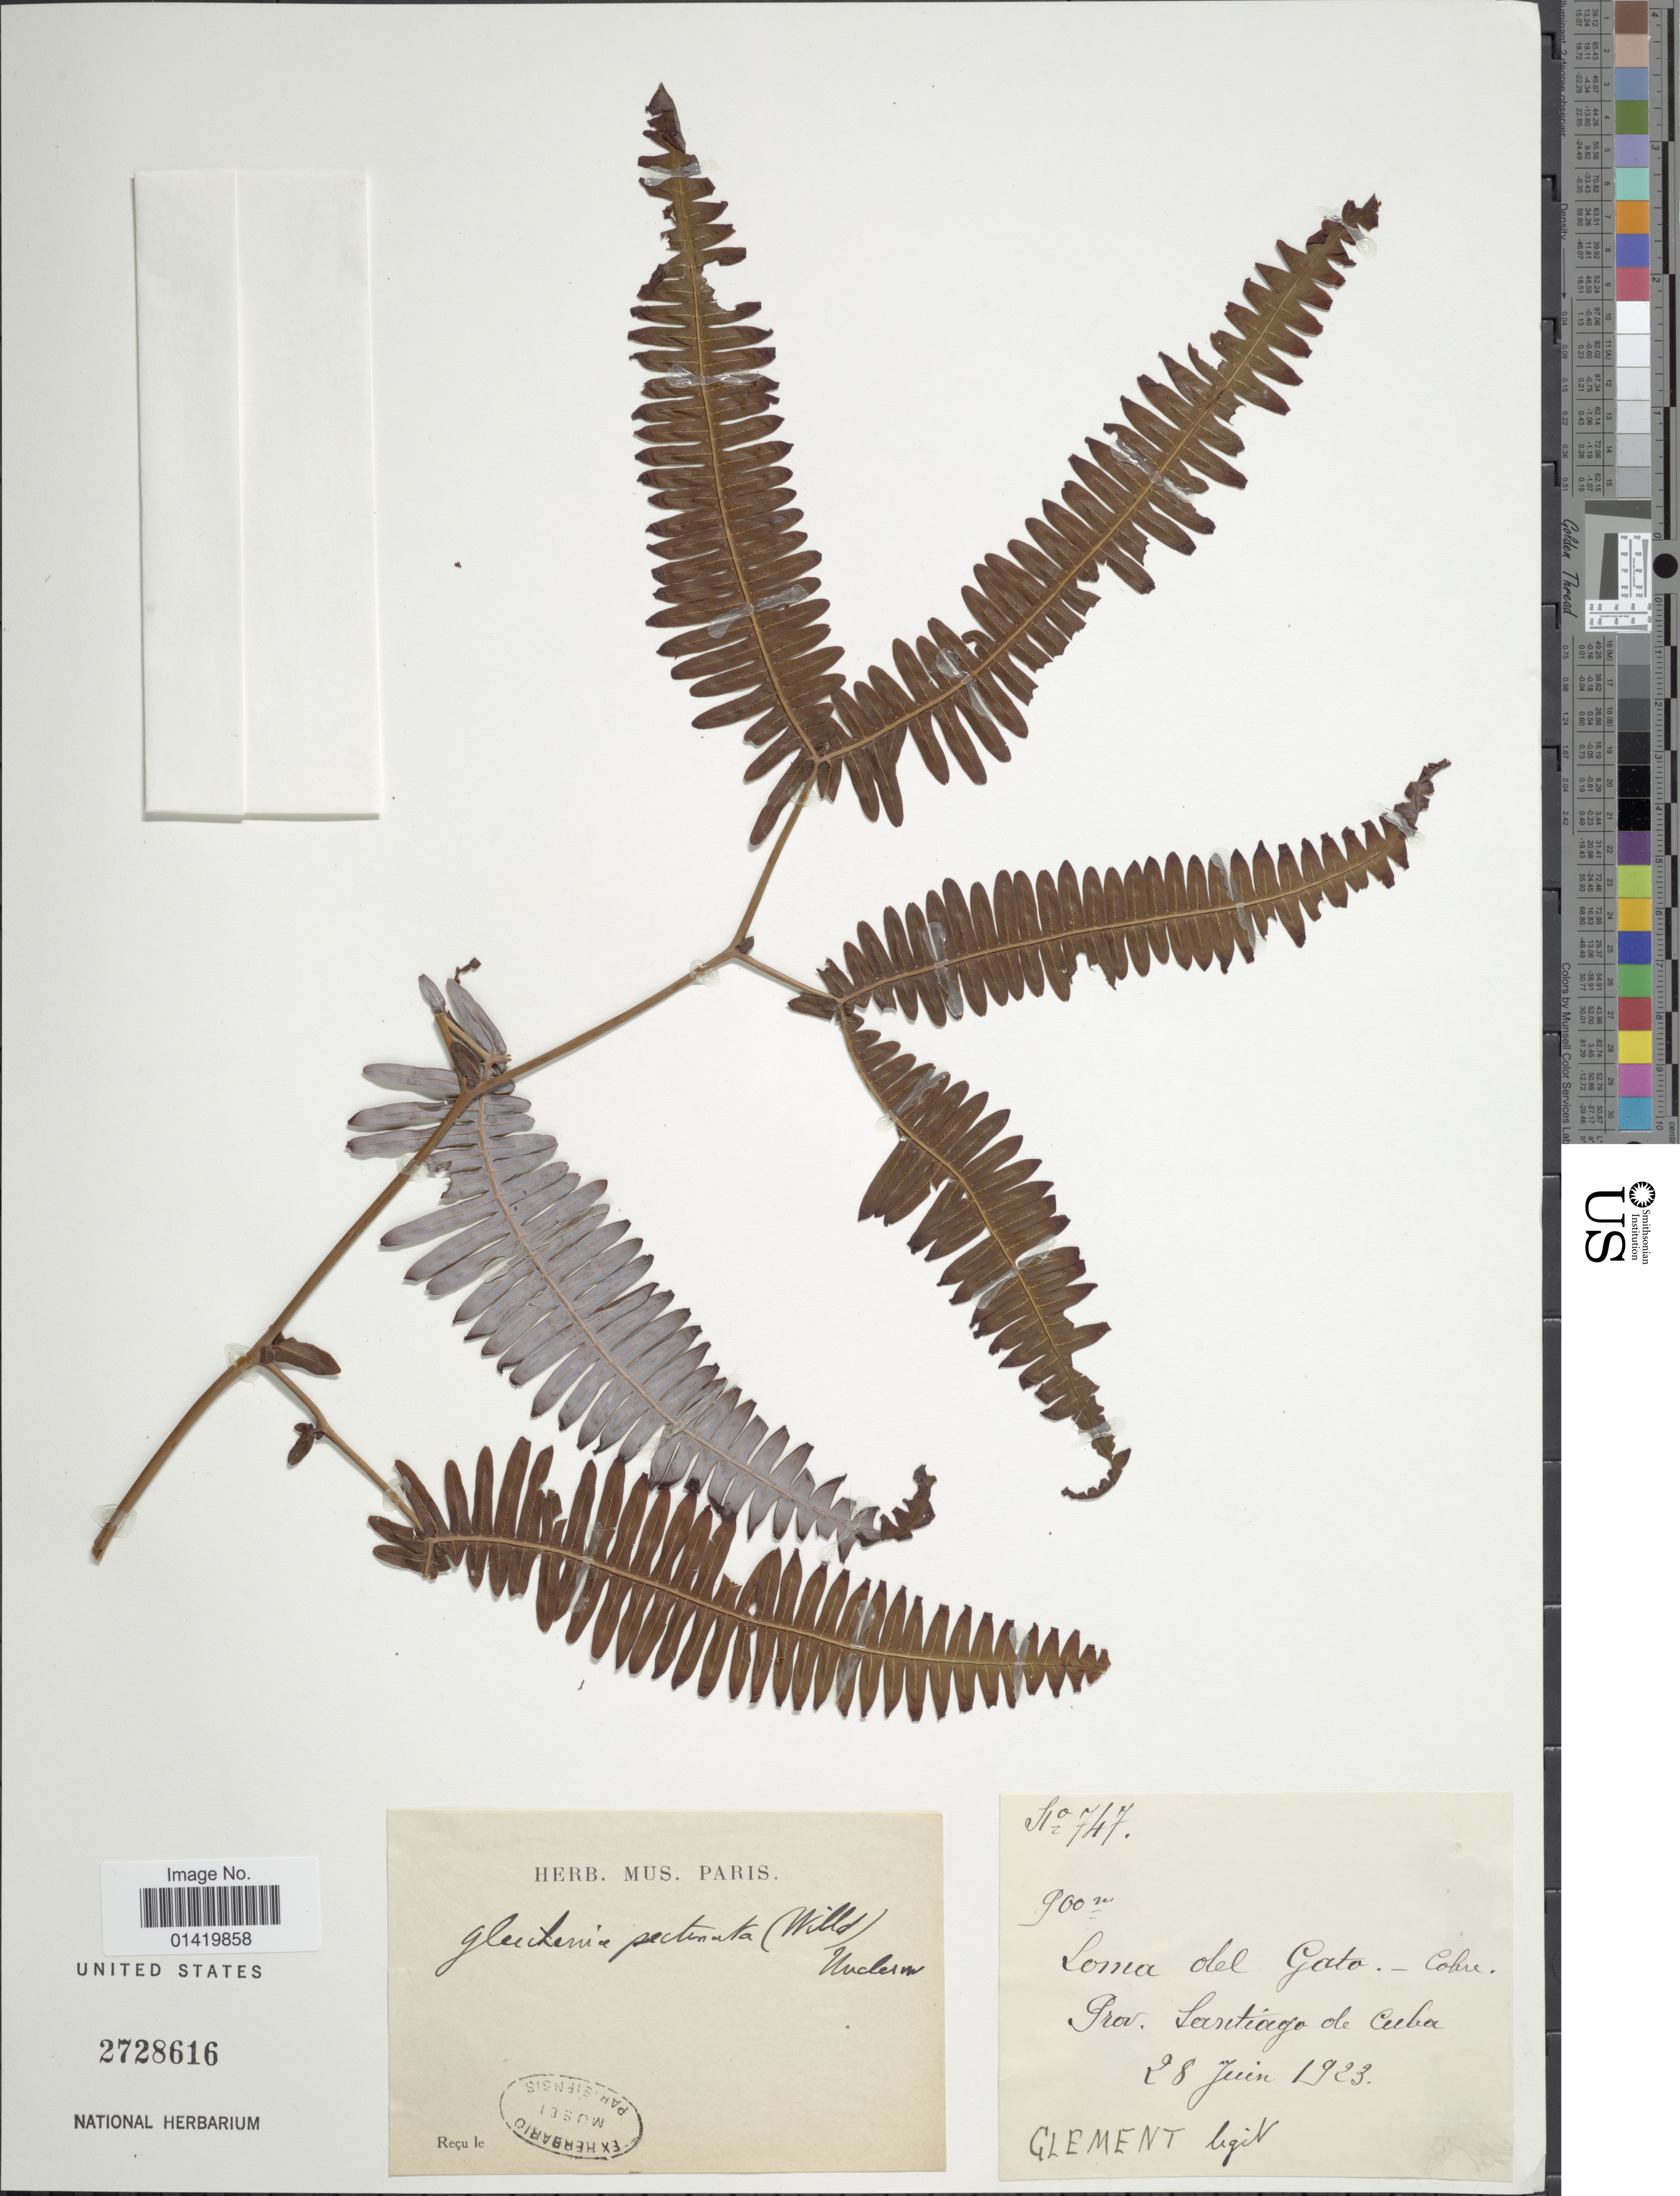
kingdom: Plantae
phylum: Tracheophyta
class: Polypodiopsida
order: Gleicheniales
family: Gleicheniaceae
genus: Gleichenella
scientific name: Gleichenella pectinata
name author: (Willd.) Ching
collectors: -. Clement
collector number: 747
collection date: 1923-06-28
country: Cuba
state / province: Santiago de Cuba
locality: Loma del Gato - Cobre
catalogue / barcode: US 2728616